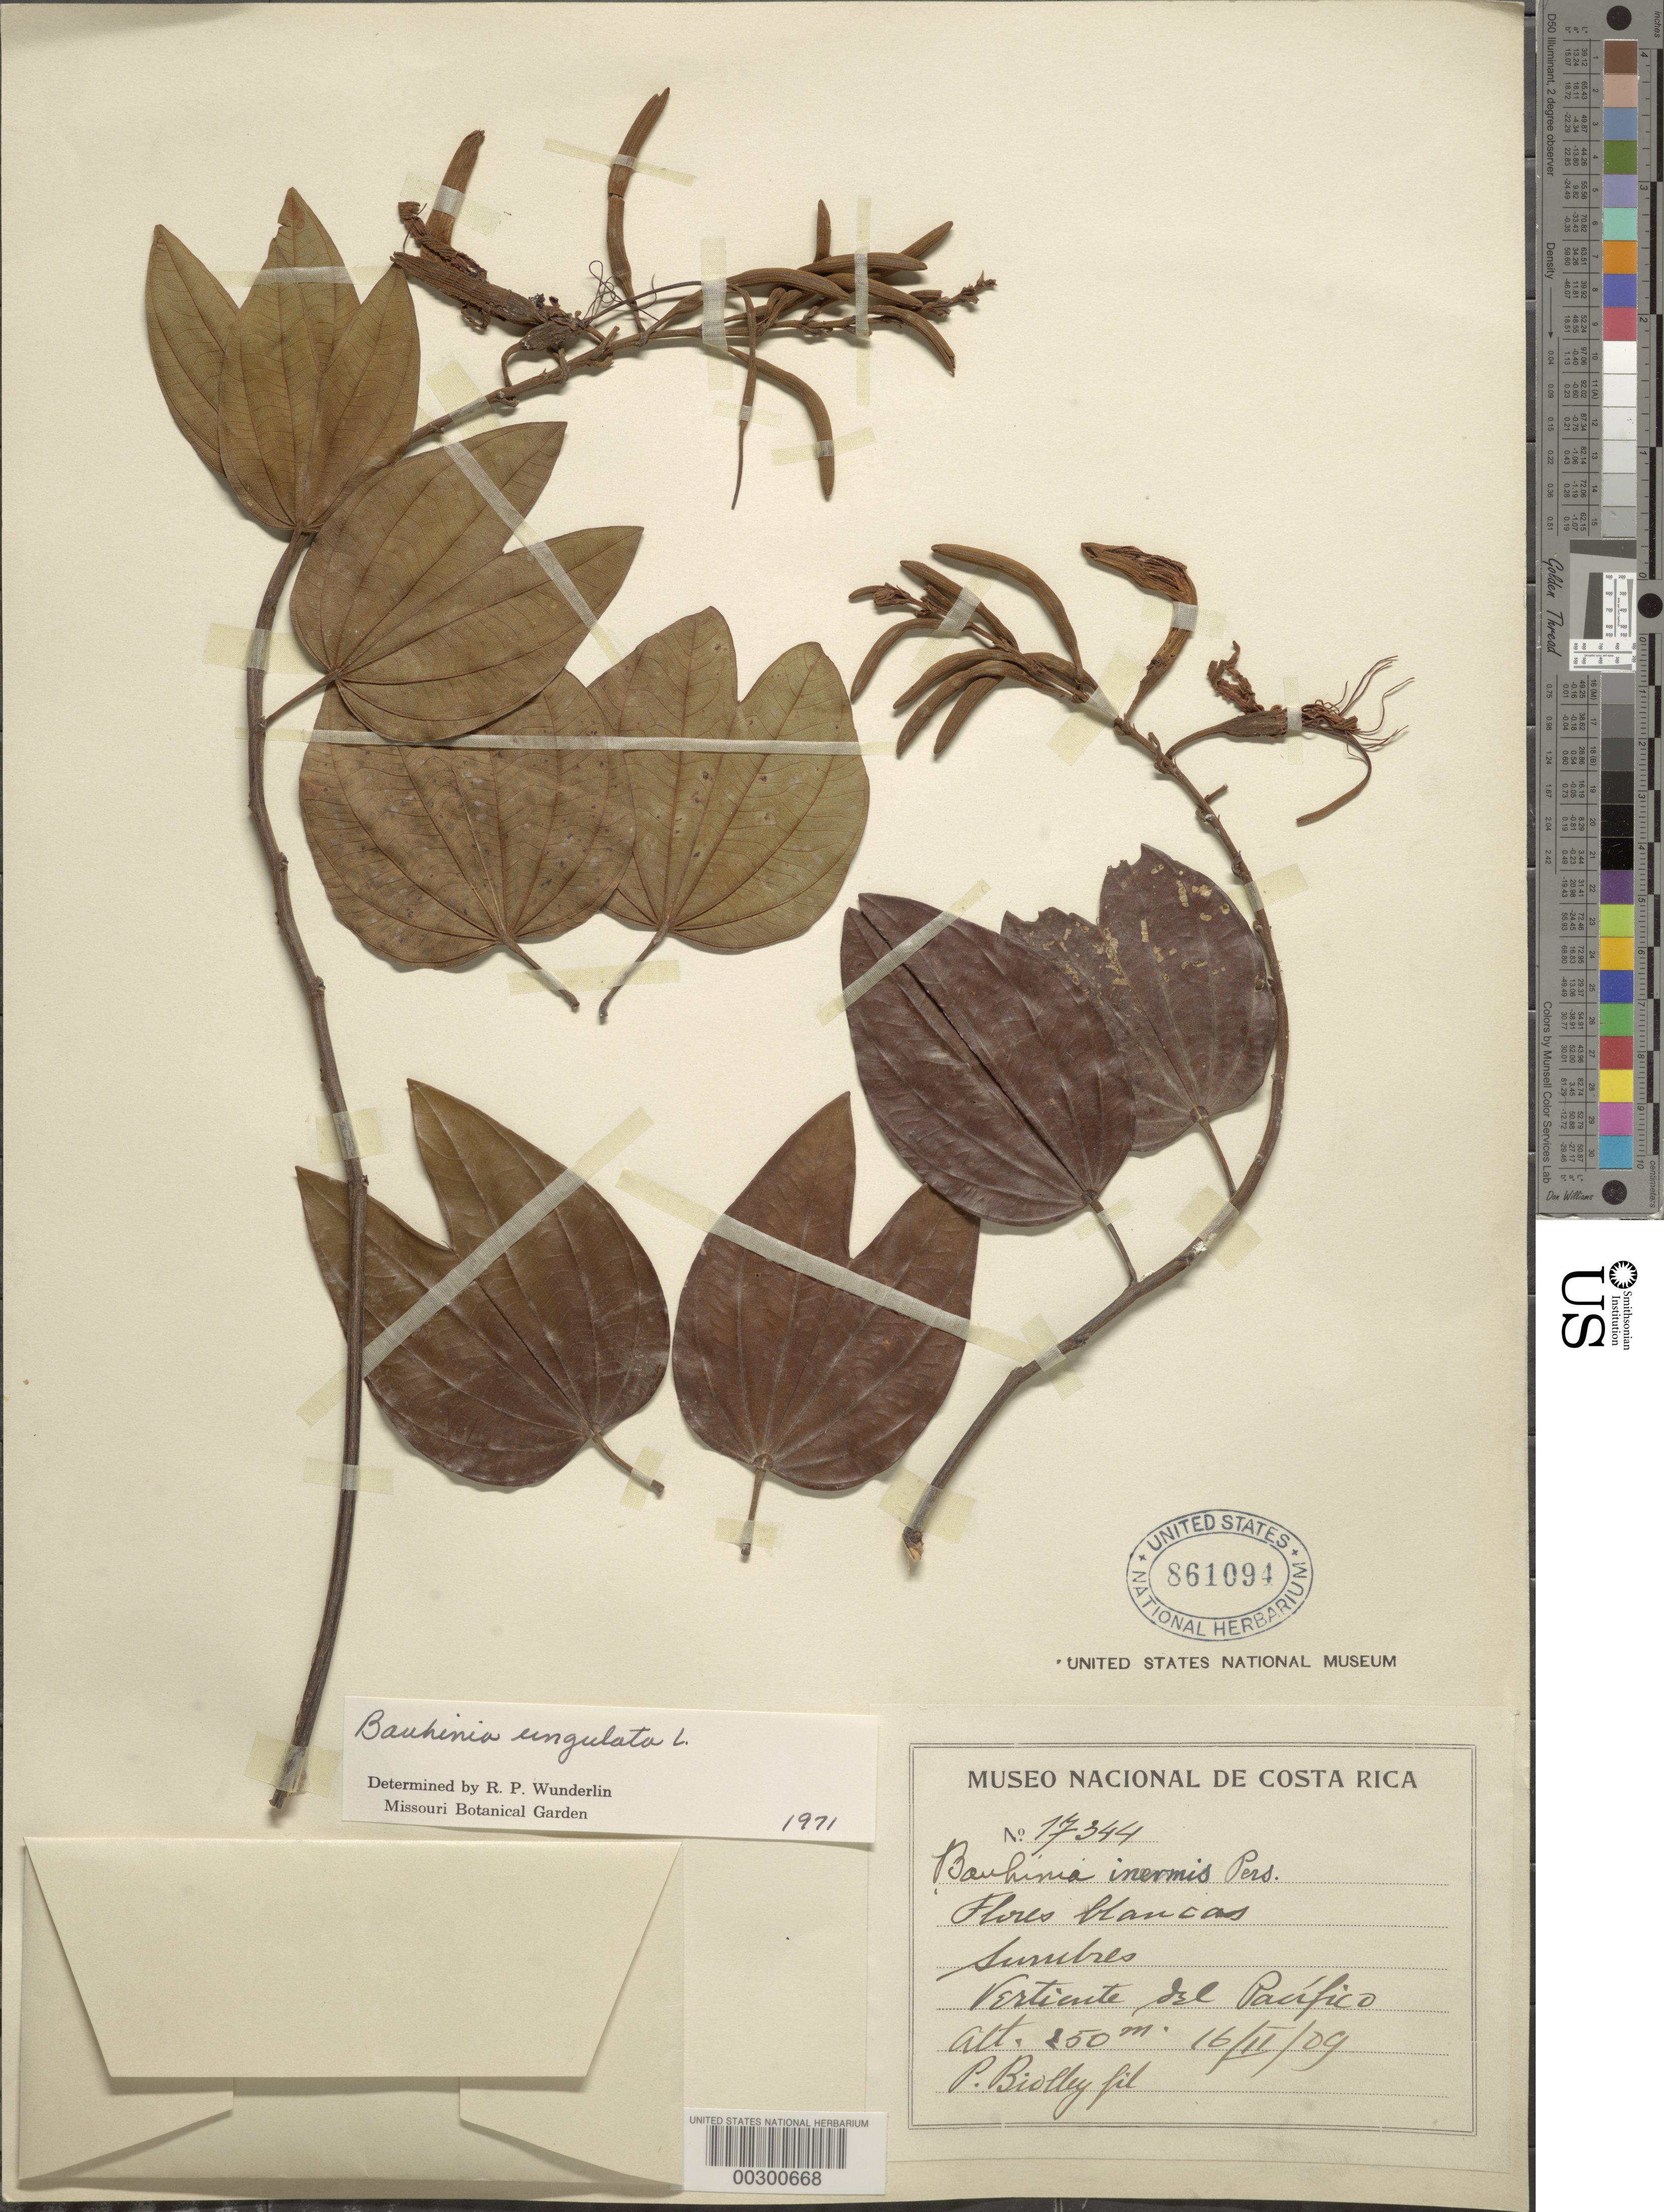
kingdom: Plantae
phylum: Tracheophyta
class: Magnoliopsida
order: Fabales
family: Fabaceae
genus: Bauhinia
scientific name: Bauhinia ungulata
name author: L.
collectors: P. Biolley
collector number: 17344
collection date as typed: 16 Feb 1909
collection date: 1909-02-16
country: Costa Rica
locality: Sumbres, vertiente del Pacifico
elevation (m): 50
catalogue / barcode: US 861094